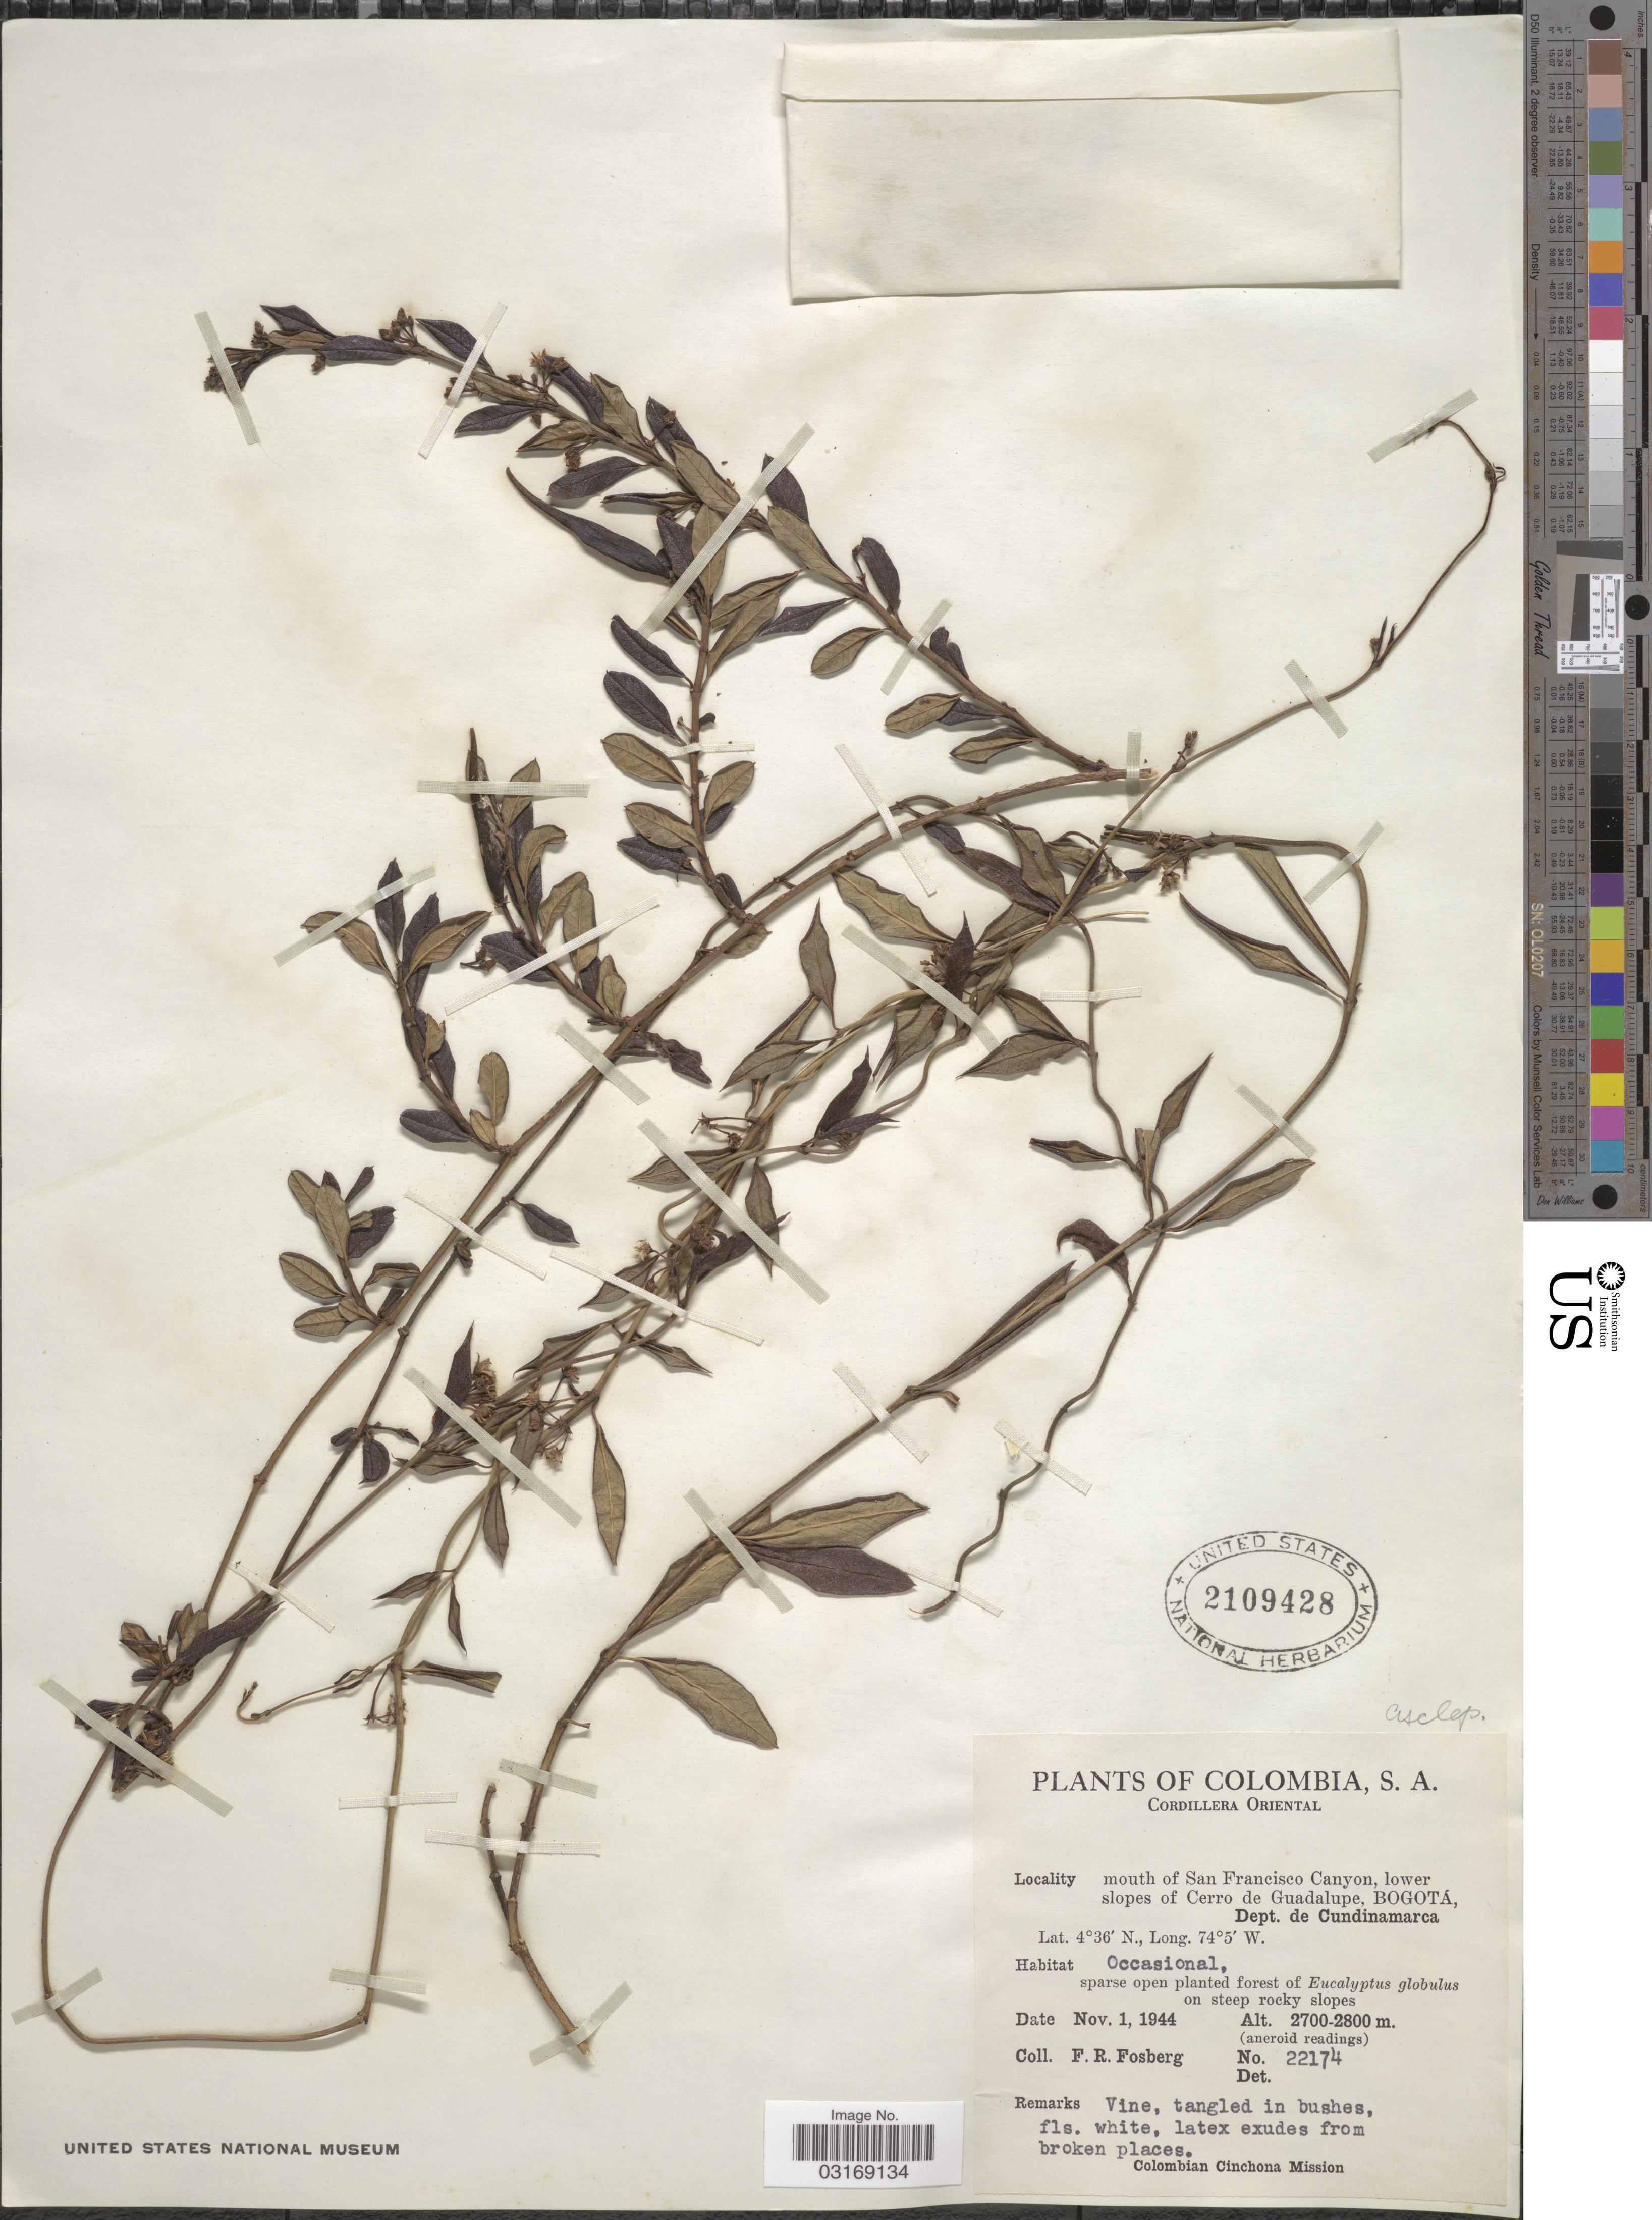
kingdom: Plantae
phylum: Tracheophyta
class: Magnoliopsida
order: Gentianales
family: Apocynaceae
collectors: F. R. Fosberg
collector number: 22174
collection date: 1944-11-01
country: Colombia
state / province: Cundinamarca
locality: Cordillera Oriental, mouth of San Francsico Canyon, lower slopes of Cerro de Guadalupe, Bogotá. Dept. de Cundinamarca.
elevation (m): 2700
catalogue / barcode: US 2109428